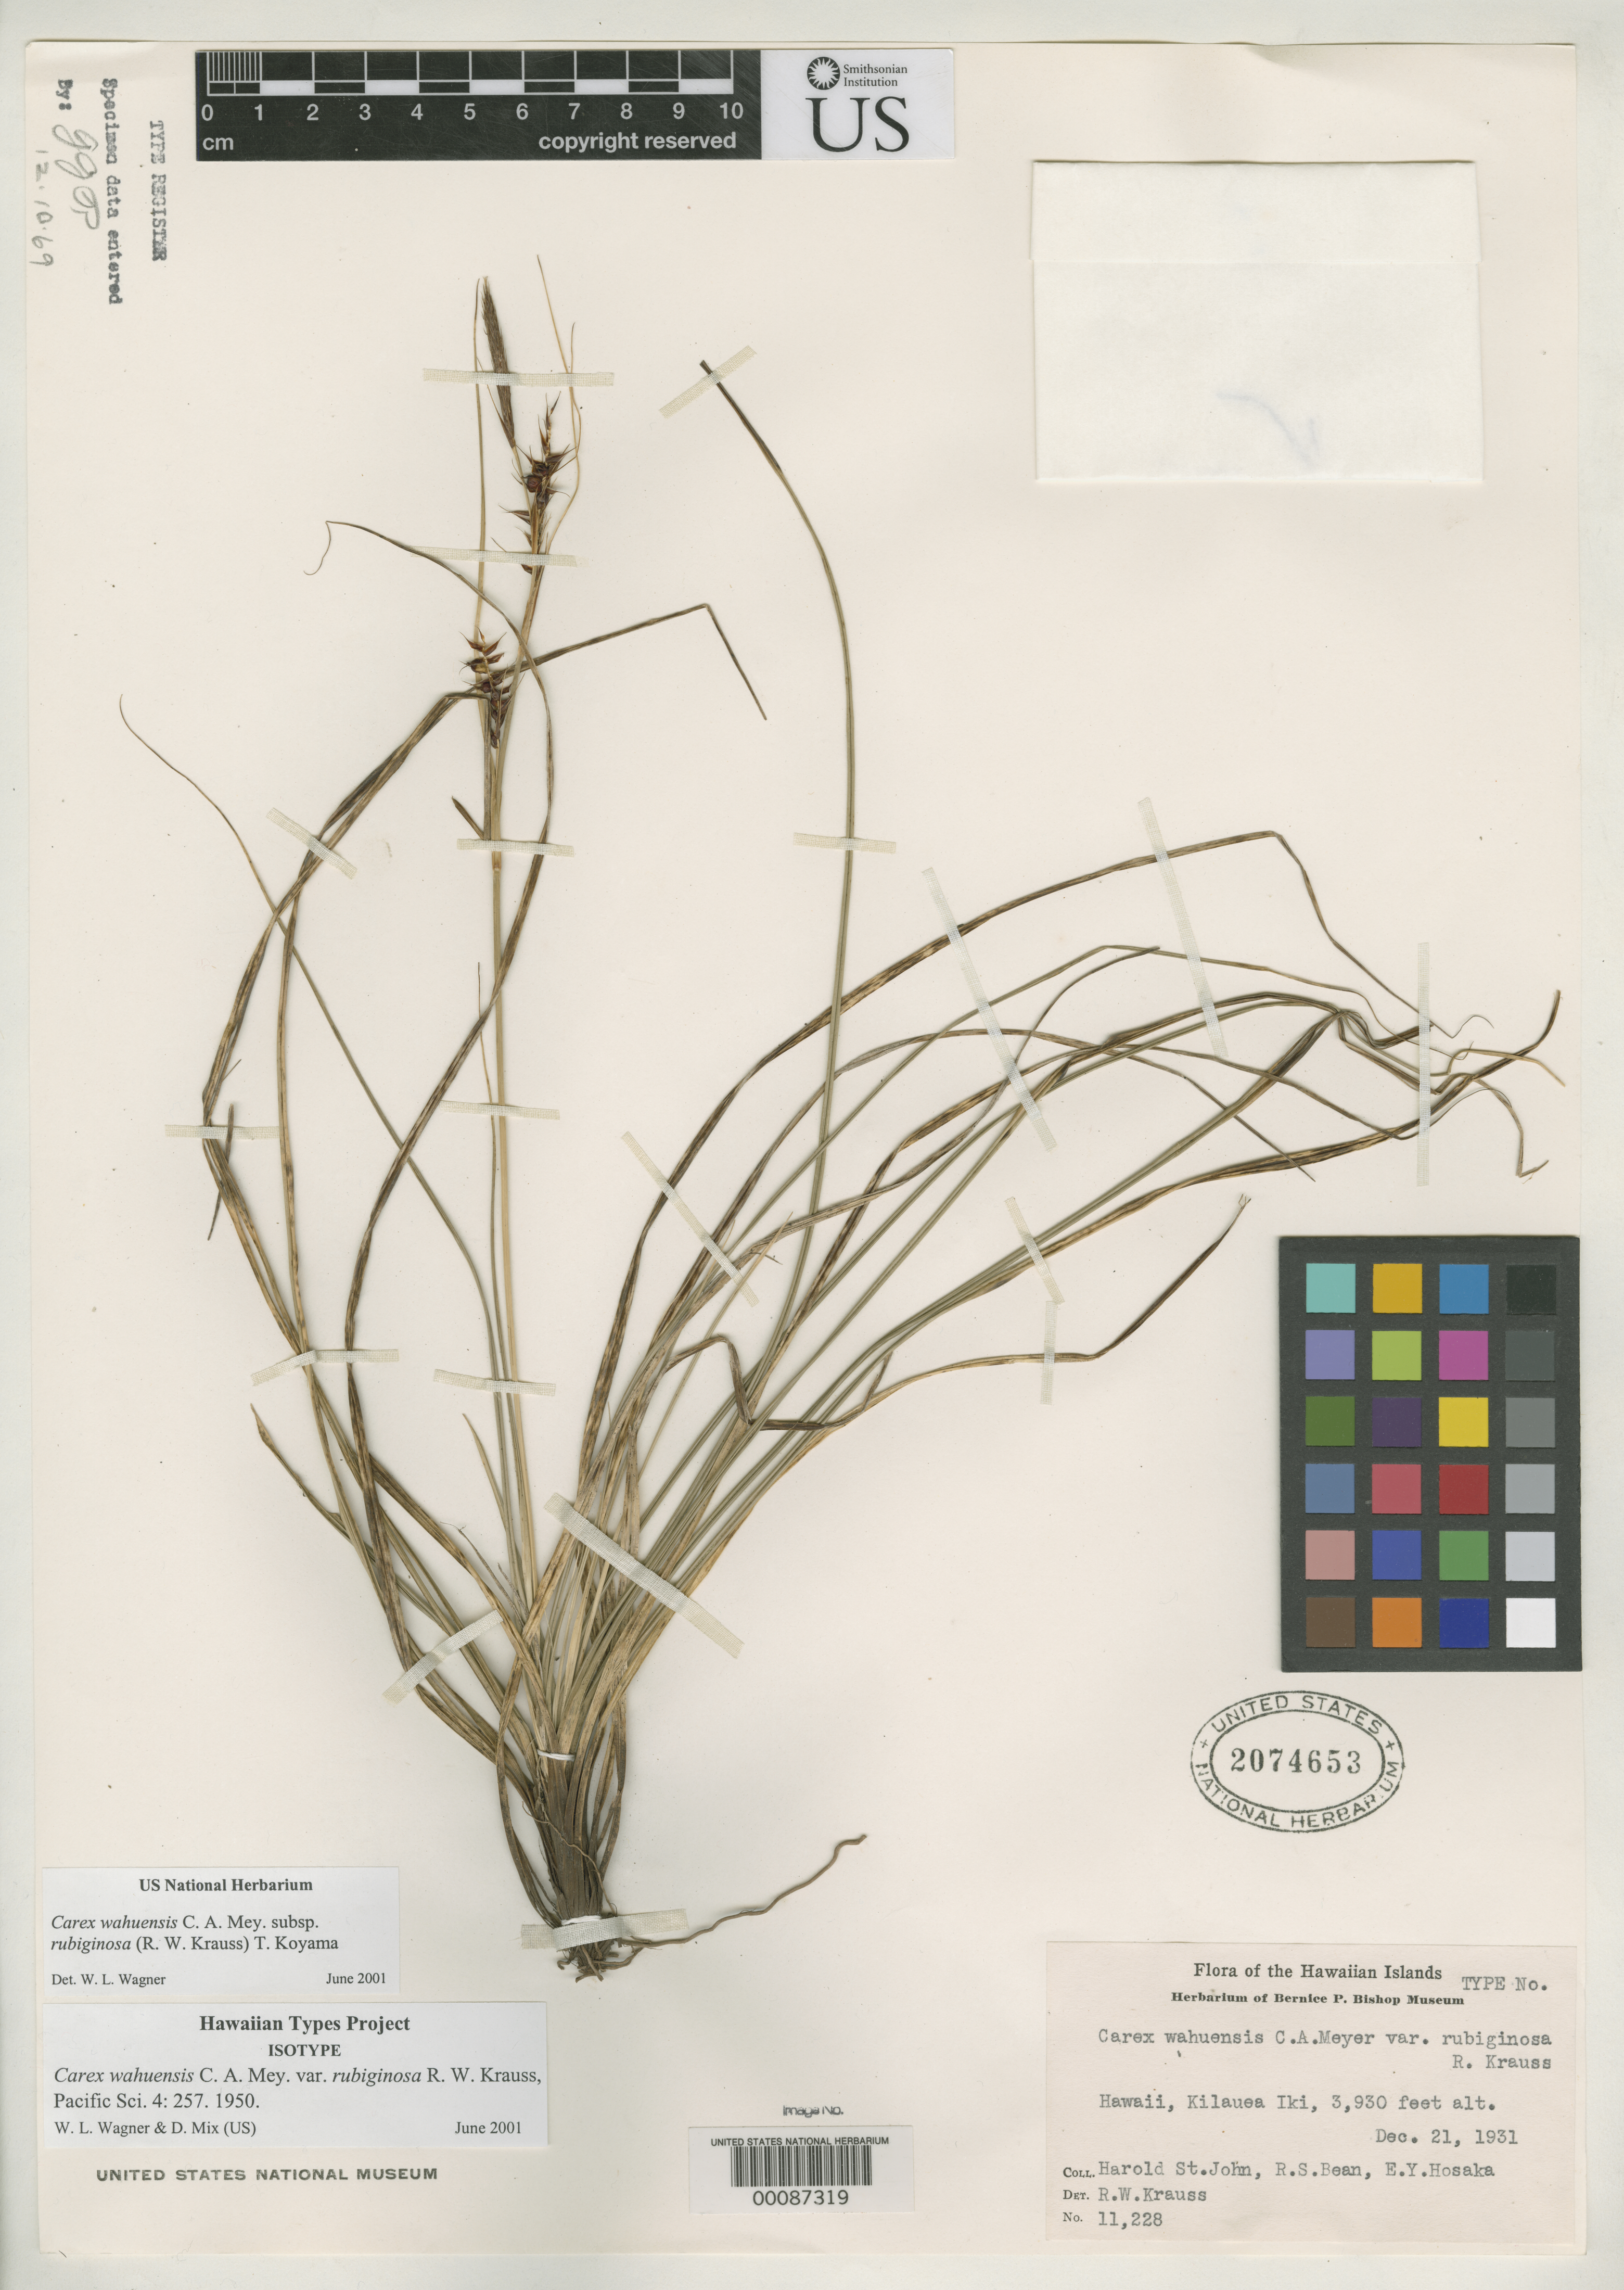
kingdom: Plantae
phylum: Tracheophyta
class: Liliopsida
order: Poales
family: Cyperaceae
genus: Carex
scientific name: Carex wahuensis var. rubiginosa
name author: R.W. Krauss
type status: Isotype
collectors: H. St. John, R. Bean & E. Y. Hosaka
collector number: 11228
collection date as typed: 21 Dec 1931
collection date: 1931-12-21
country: United States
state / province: Hawaii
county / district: Hawaii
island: Hawaii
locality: Kilauea Iki.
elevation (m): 1198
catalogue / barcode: US 2074653